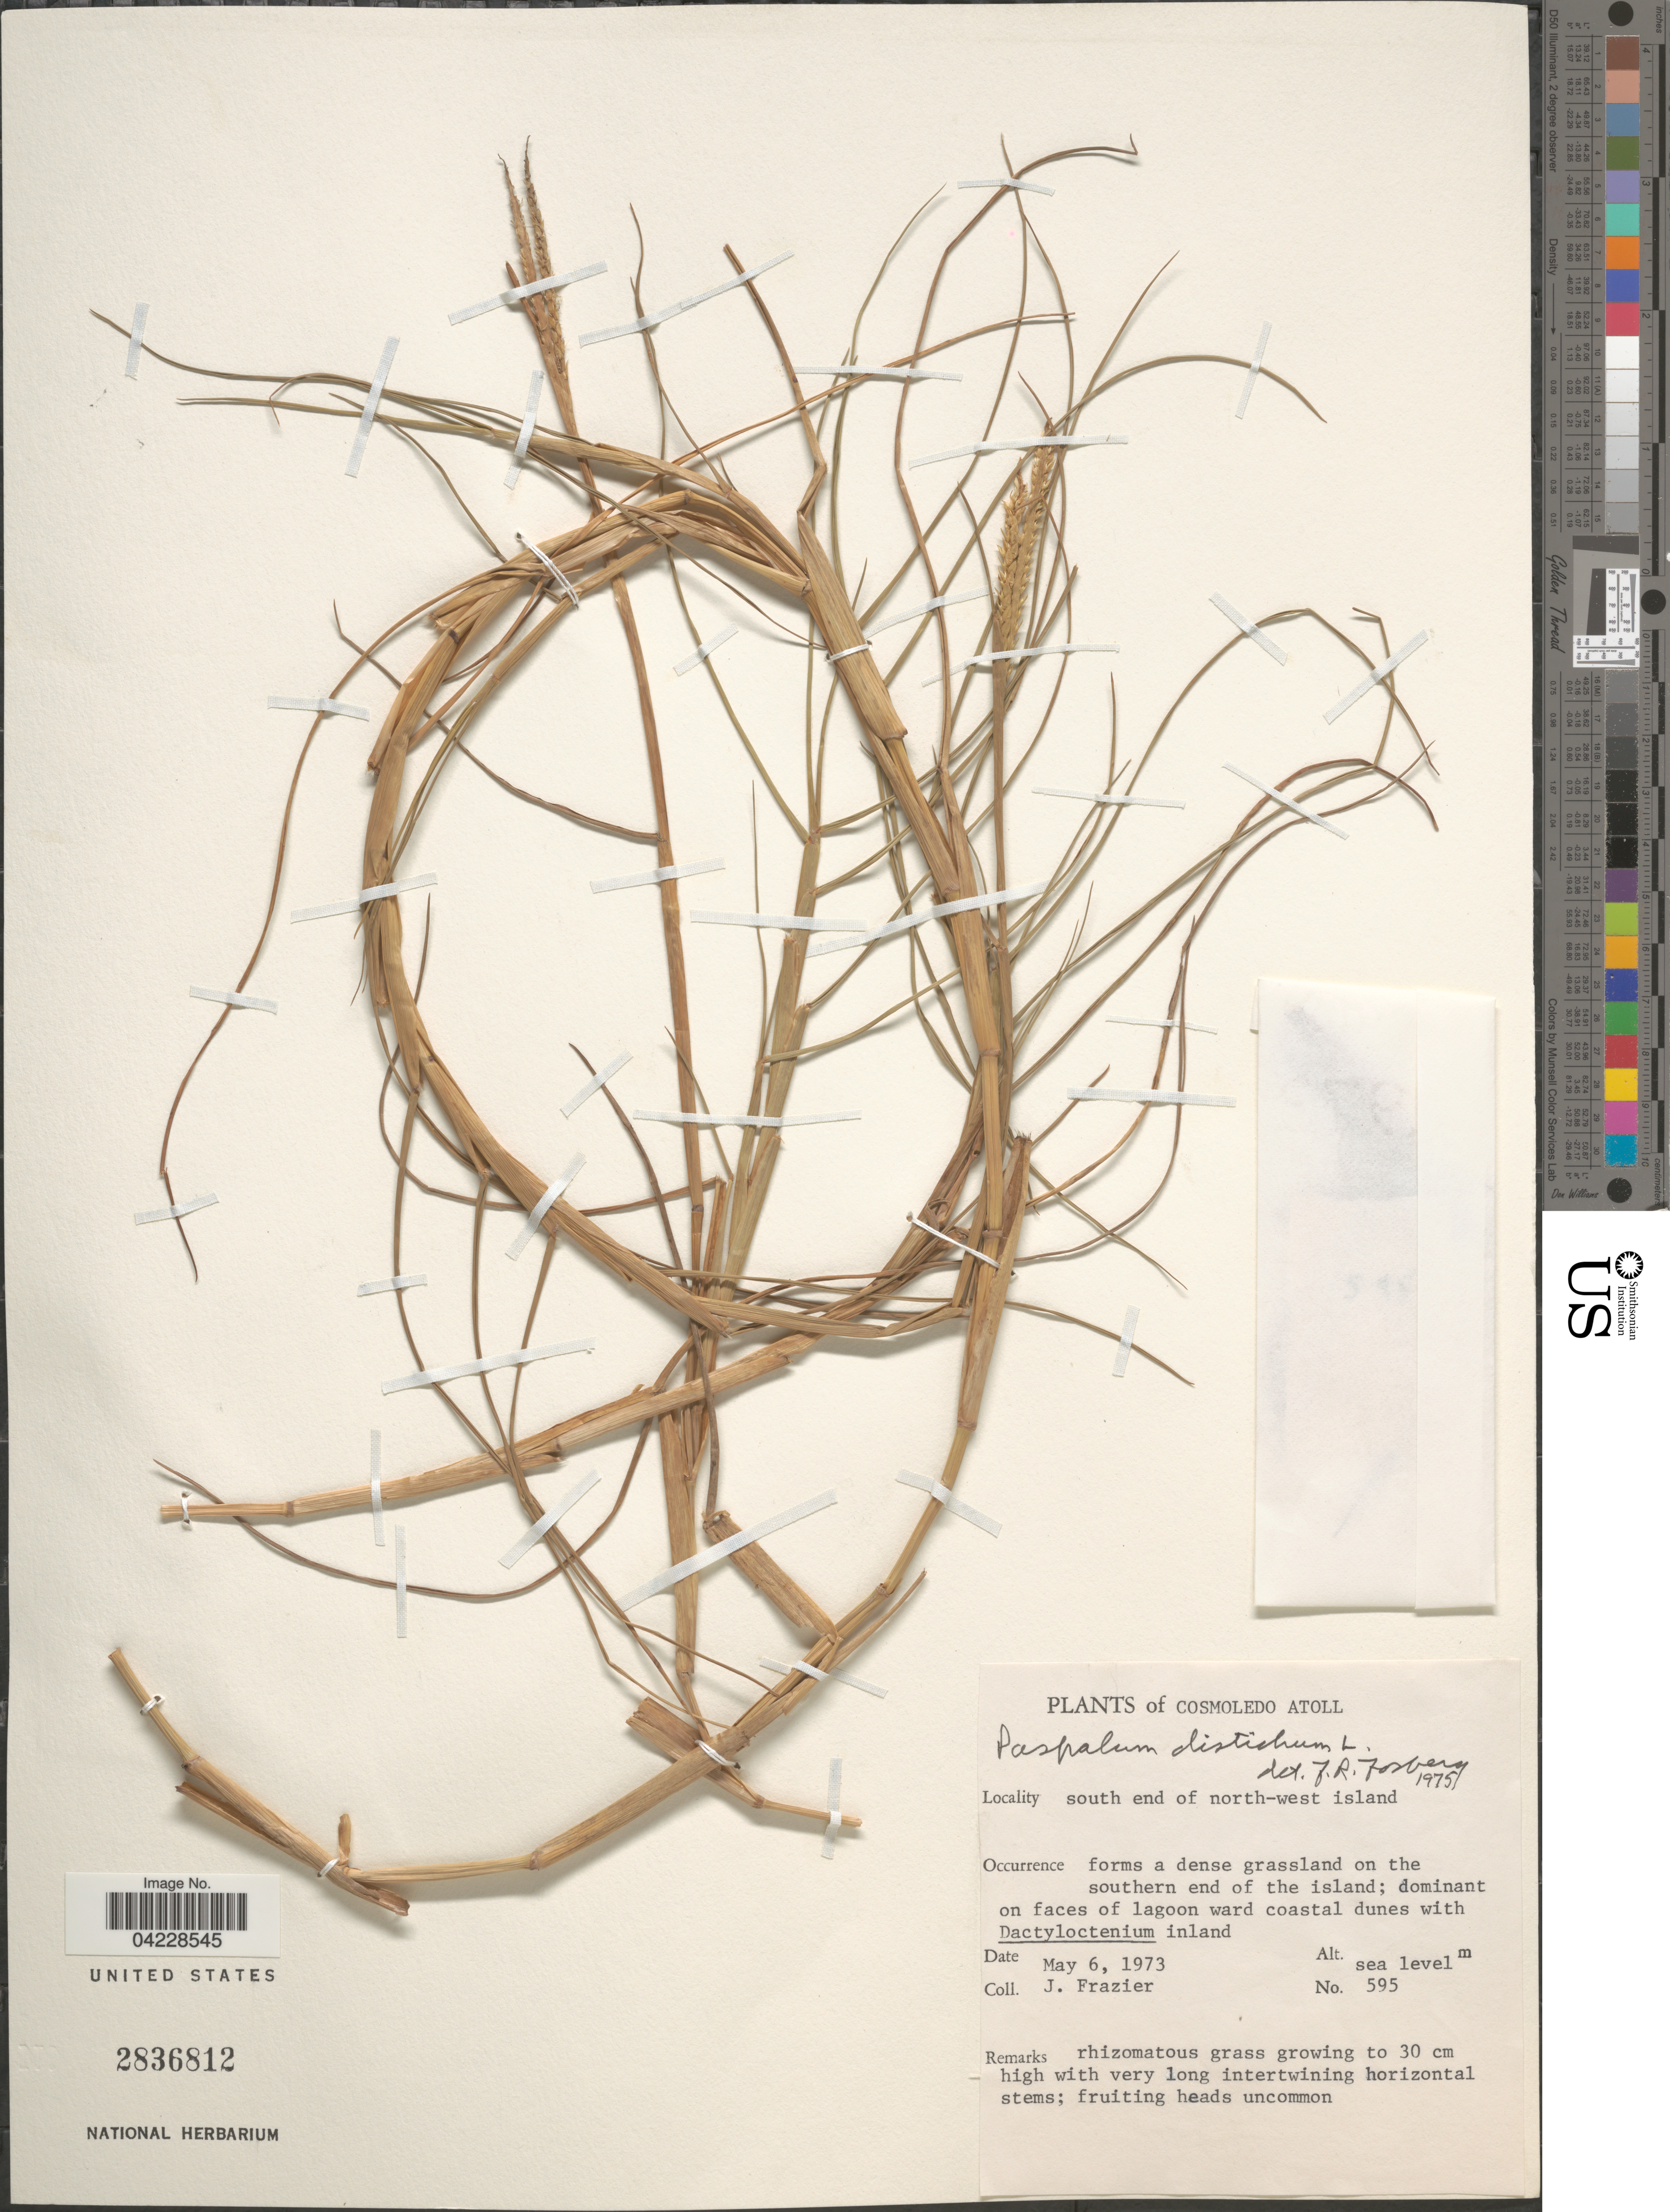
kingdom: Plantae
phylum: Tracheophyta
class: Liliopsida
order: Poales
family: Poaceae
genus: Paspalum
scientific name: Paspalum distichum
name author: L.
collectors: J. Frazier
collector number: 595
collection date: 1973-05-06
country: Seychelles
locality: Cosmoledo Atoll. South end of north-west island.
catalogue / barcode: US 2836812